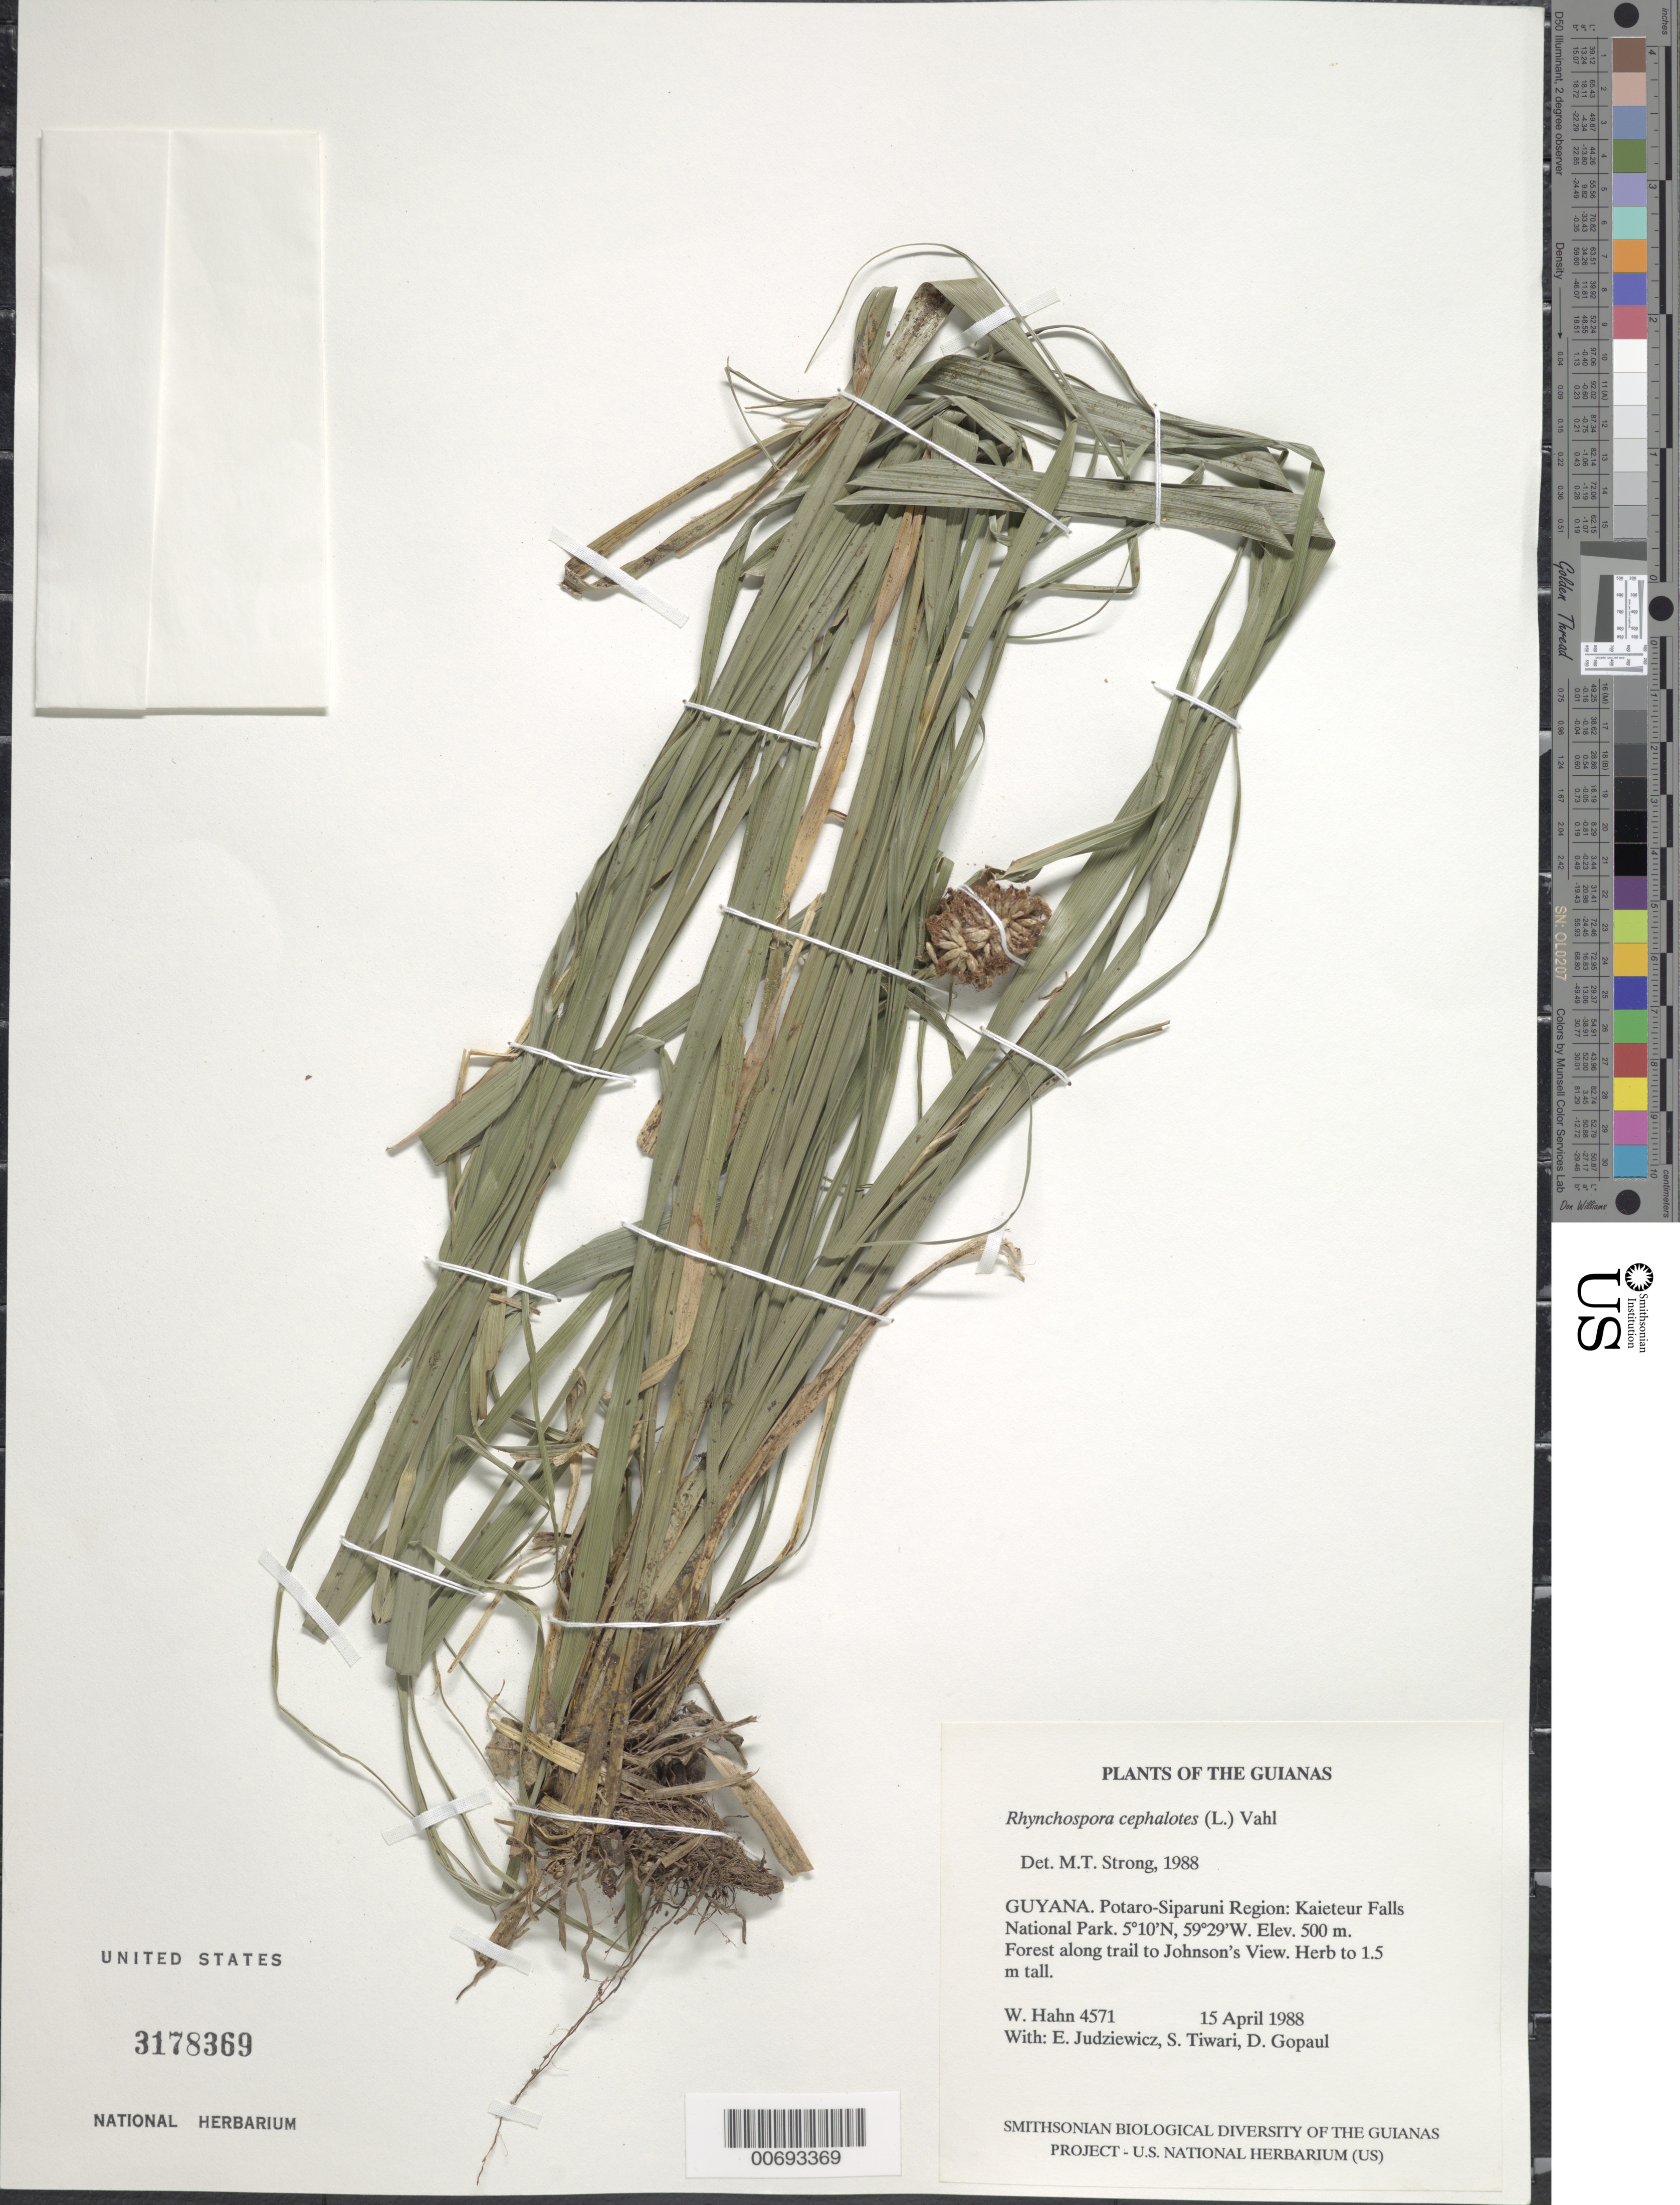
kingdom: Plantae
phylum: Tracheophyta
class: Liliopsida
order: Poales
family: Cyperaceae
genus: Rhynchospora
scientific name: Rhynchospora cephalotes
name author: (L.) Vahl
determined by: Strong, M. T., (US), Smithsonian Institution - National Museum of Natural History (UNITED STATES)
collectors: W. Hahn, E. J. Judziewicz, S. Tiwari & D. Gopaul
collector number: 4571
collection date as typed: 15 April 1988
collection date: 1988-04-15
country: Guyana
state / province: Potaro-Siparuni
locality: Kaieteur Falls National Park. Along trail to Johnson's view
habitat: Forest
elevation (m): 500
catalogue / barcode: US 3178369